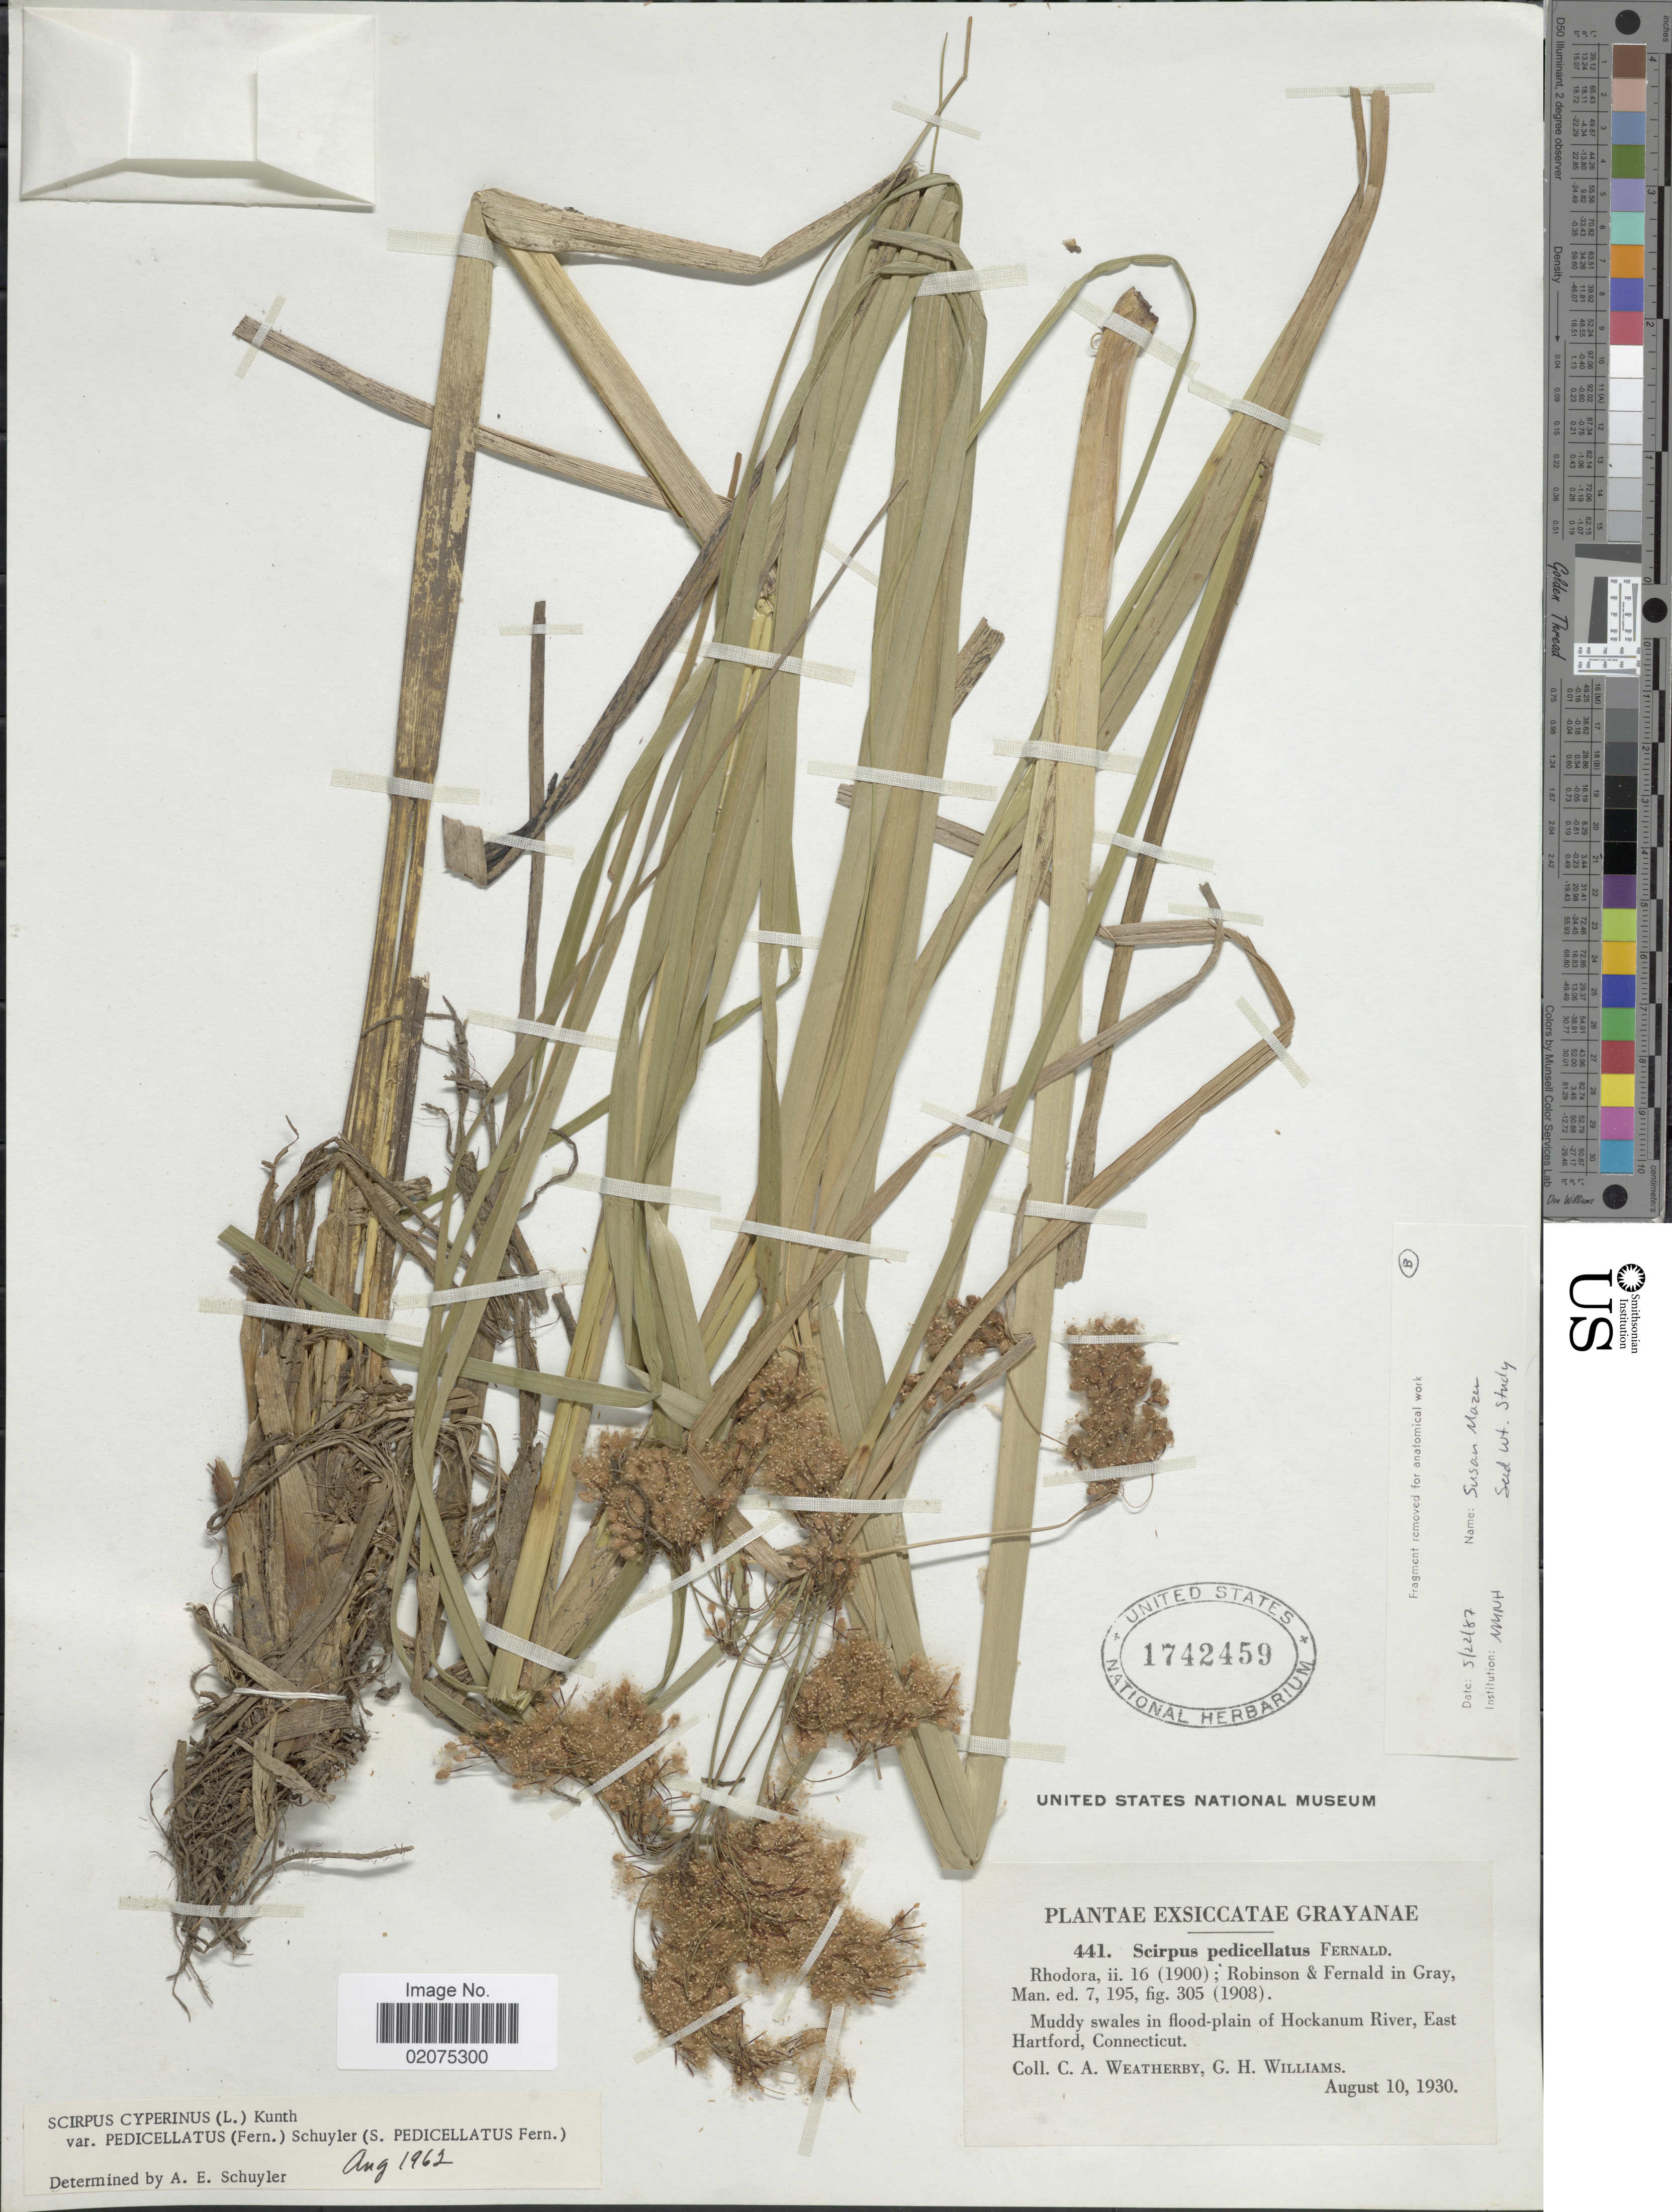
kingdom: Plantae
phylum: Tracheophyta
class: Liliopsida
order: Poales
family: Cyperaceae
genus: Scirpus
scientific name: Scirpus cyperinus var. pedicellatus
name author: (Fernald) Schuyler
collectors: C. A. Weatherby & G. H. Williams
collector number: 441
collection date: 1930-08-10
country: United States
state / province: Connecticut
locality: Grayane, Hockanum River, East Hartford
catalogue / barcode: US 1742459